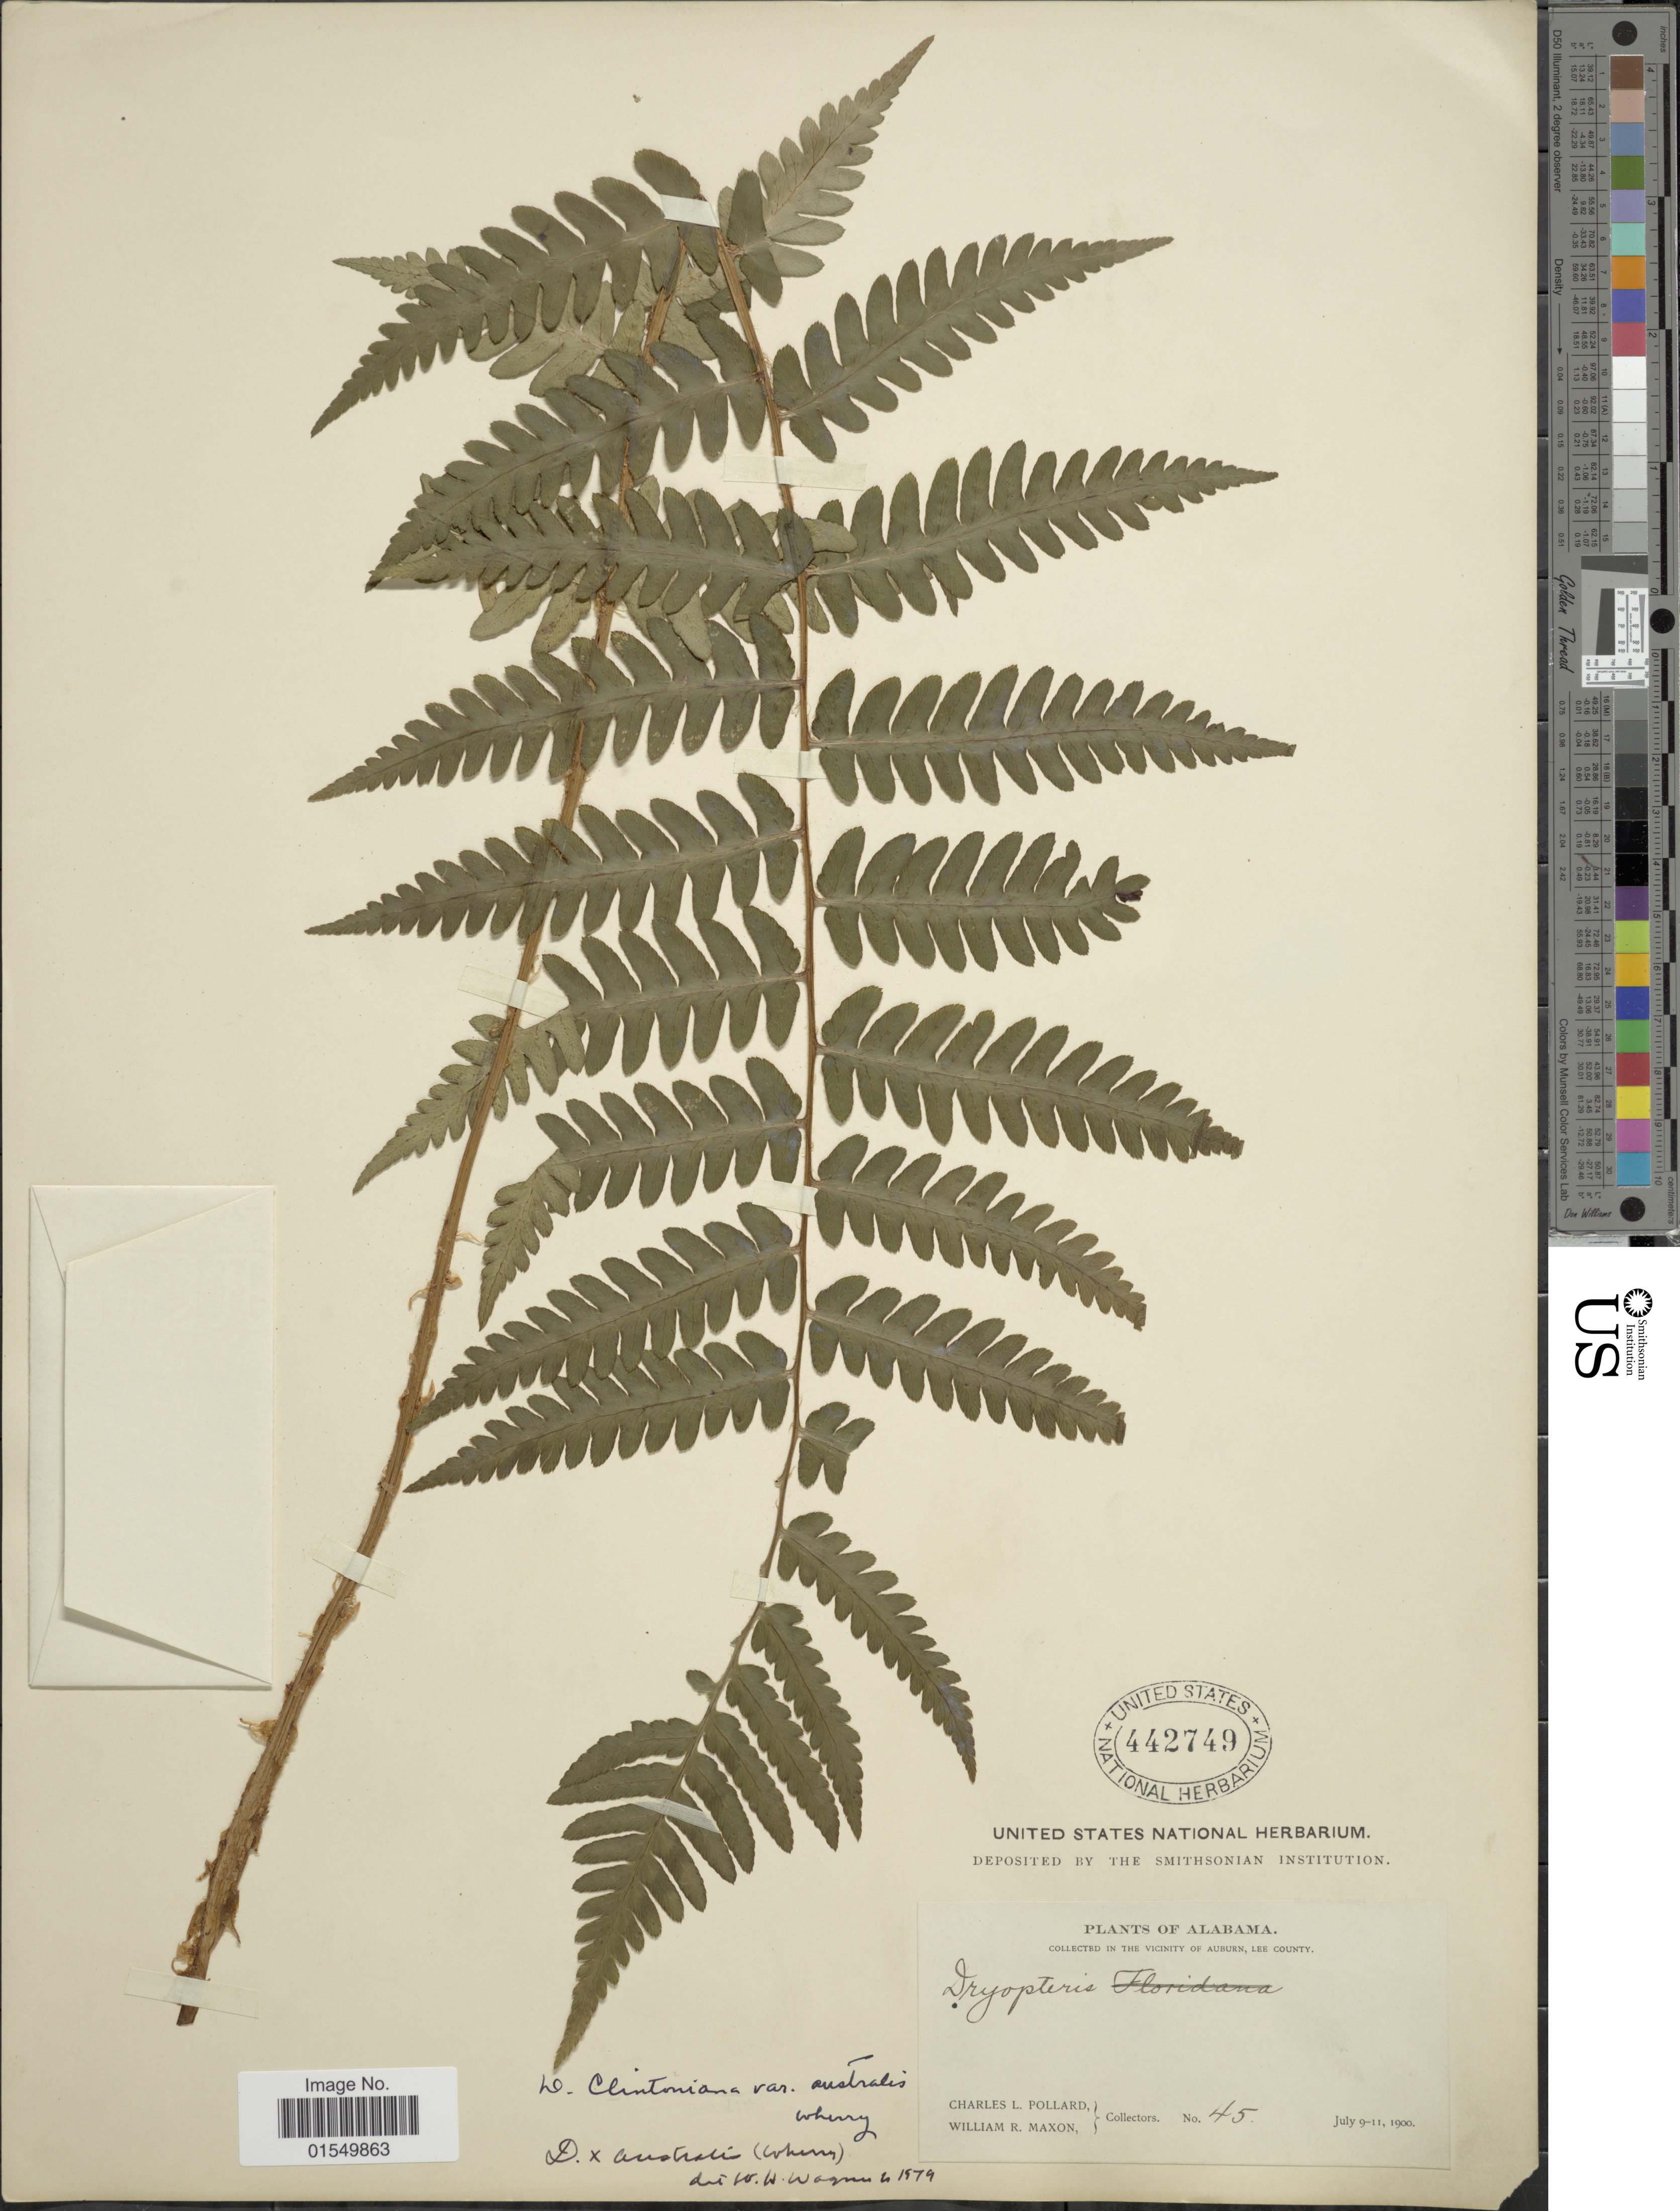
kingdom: Plantae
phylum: Tracheophyta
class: Polypodiopsida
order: Polypodiales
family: Dryopteridaceae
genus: Dryopteris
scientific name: Dryopteris x australis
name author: (Wherry) Small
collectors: C. L. Pollard & W. R. Maxon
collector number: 45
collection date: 1900-07-09/1900-07-11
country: United States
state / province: Alabama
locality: Vicinity of Auburn, Lee County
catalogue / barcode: US 442749